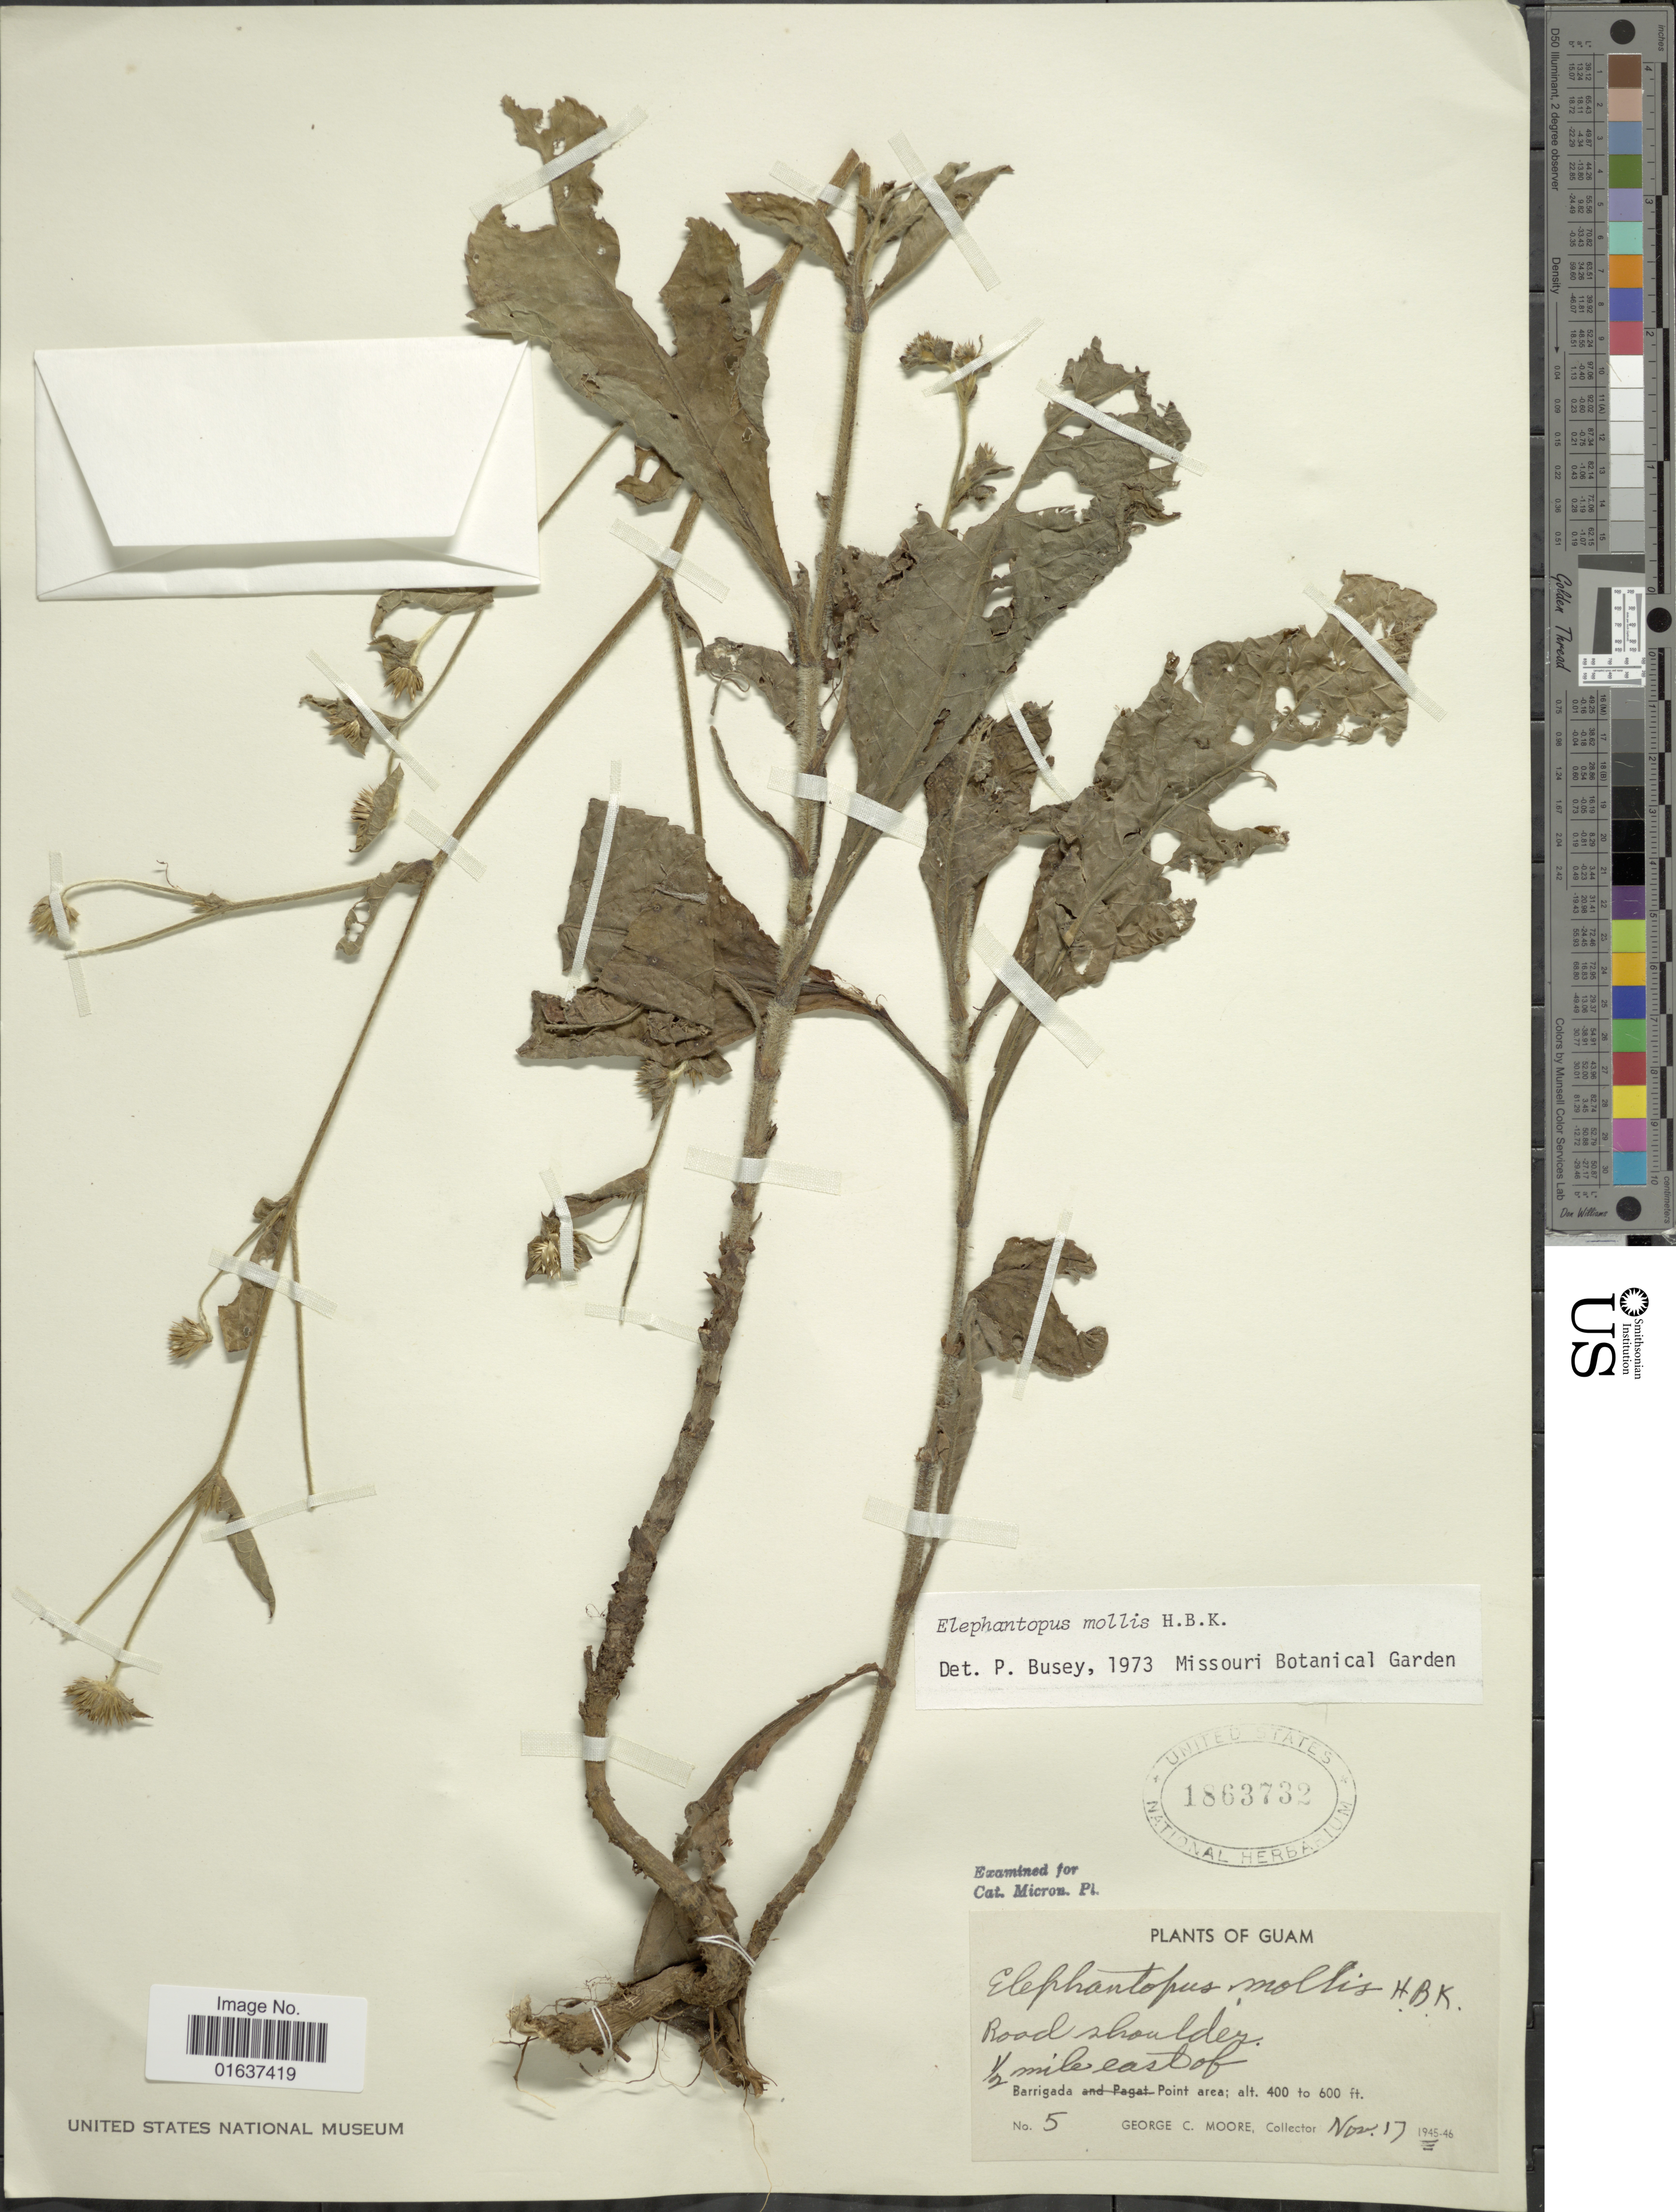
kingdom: Plantae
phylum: Tracheophyta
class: Magnoliopsida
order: Asterales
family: Asteraceae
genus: Elephantopus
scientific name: Elephantopus mollis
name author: Kunth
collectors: G. C. Moore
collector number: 5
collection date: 1945-11-17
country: Guam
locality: Road shoulder, 1/2 mile east of Barrigada Point area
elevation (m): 122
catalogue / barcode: US 1863732